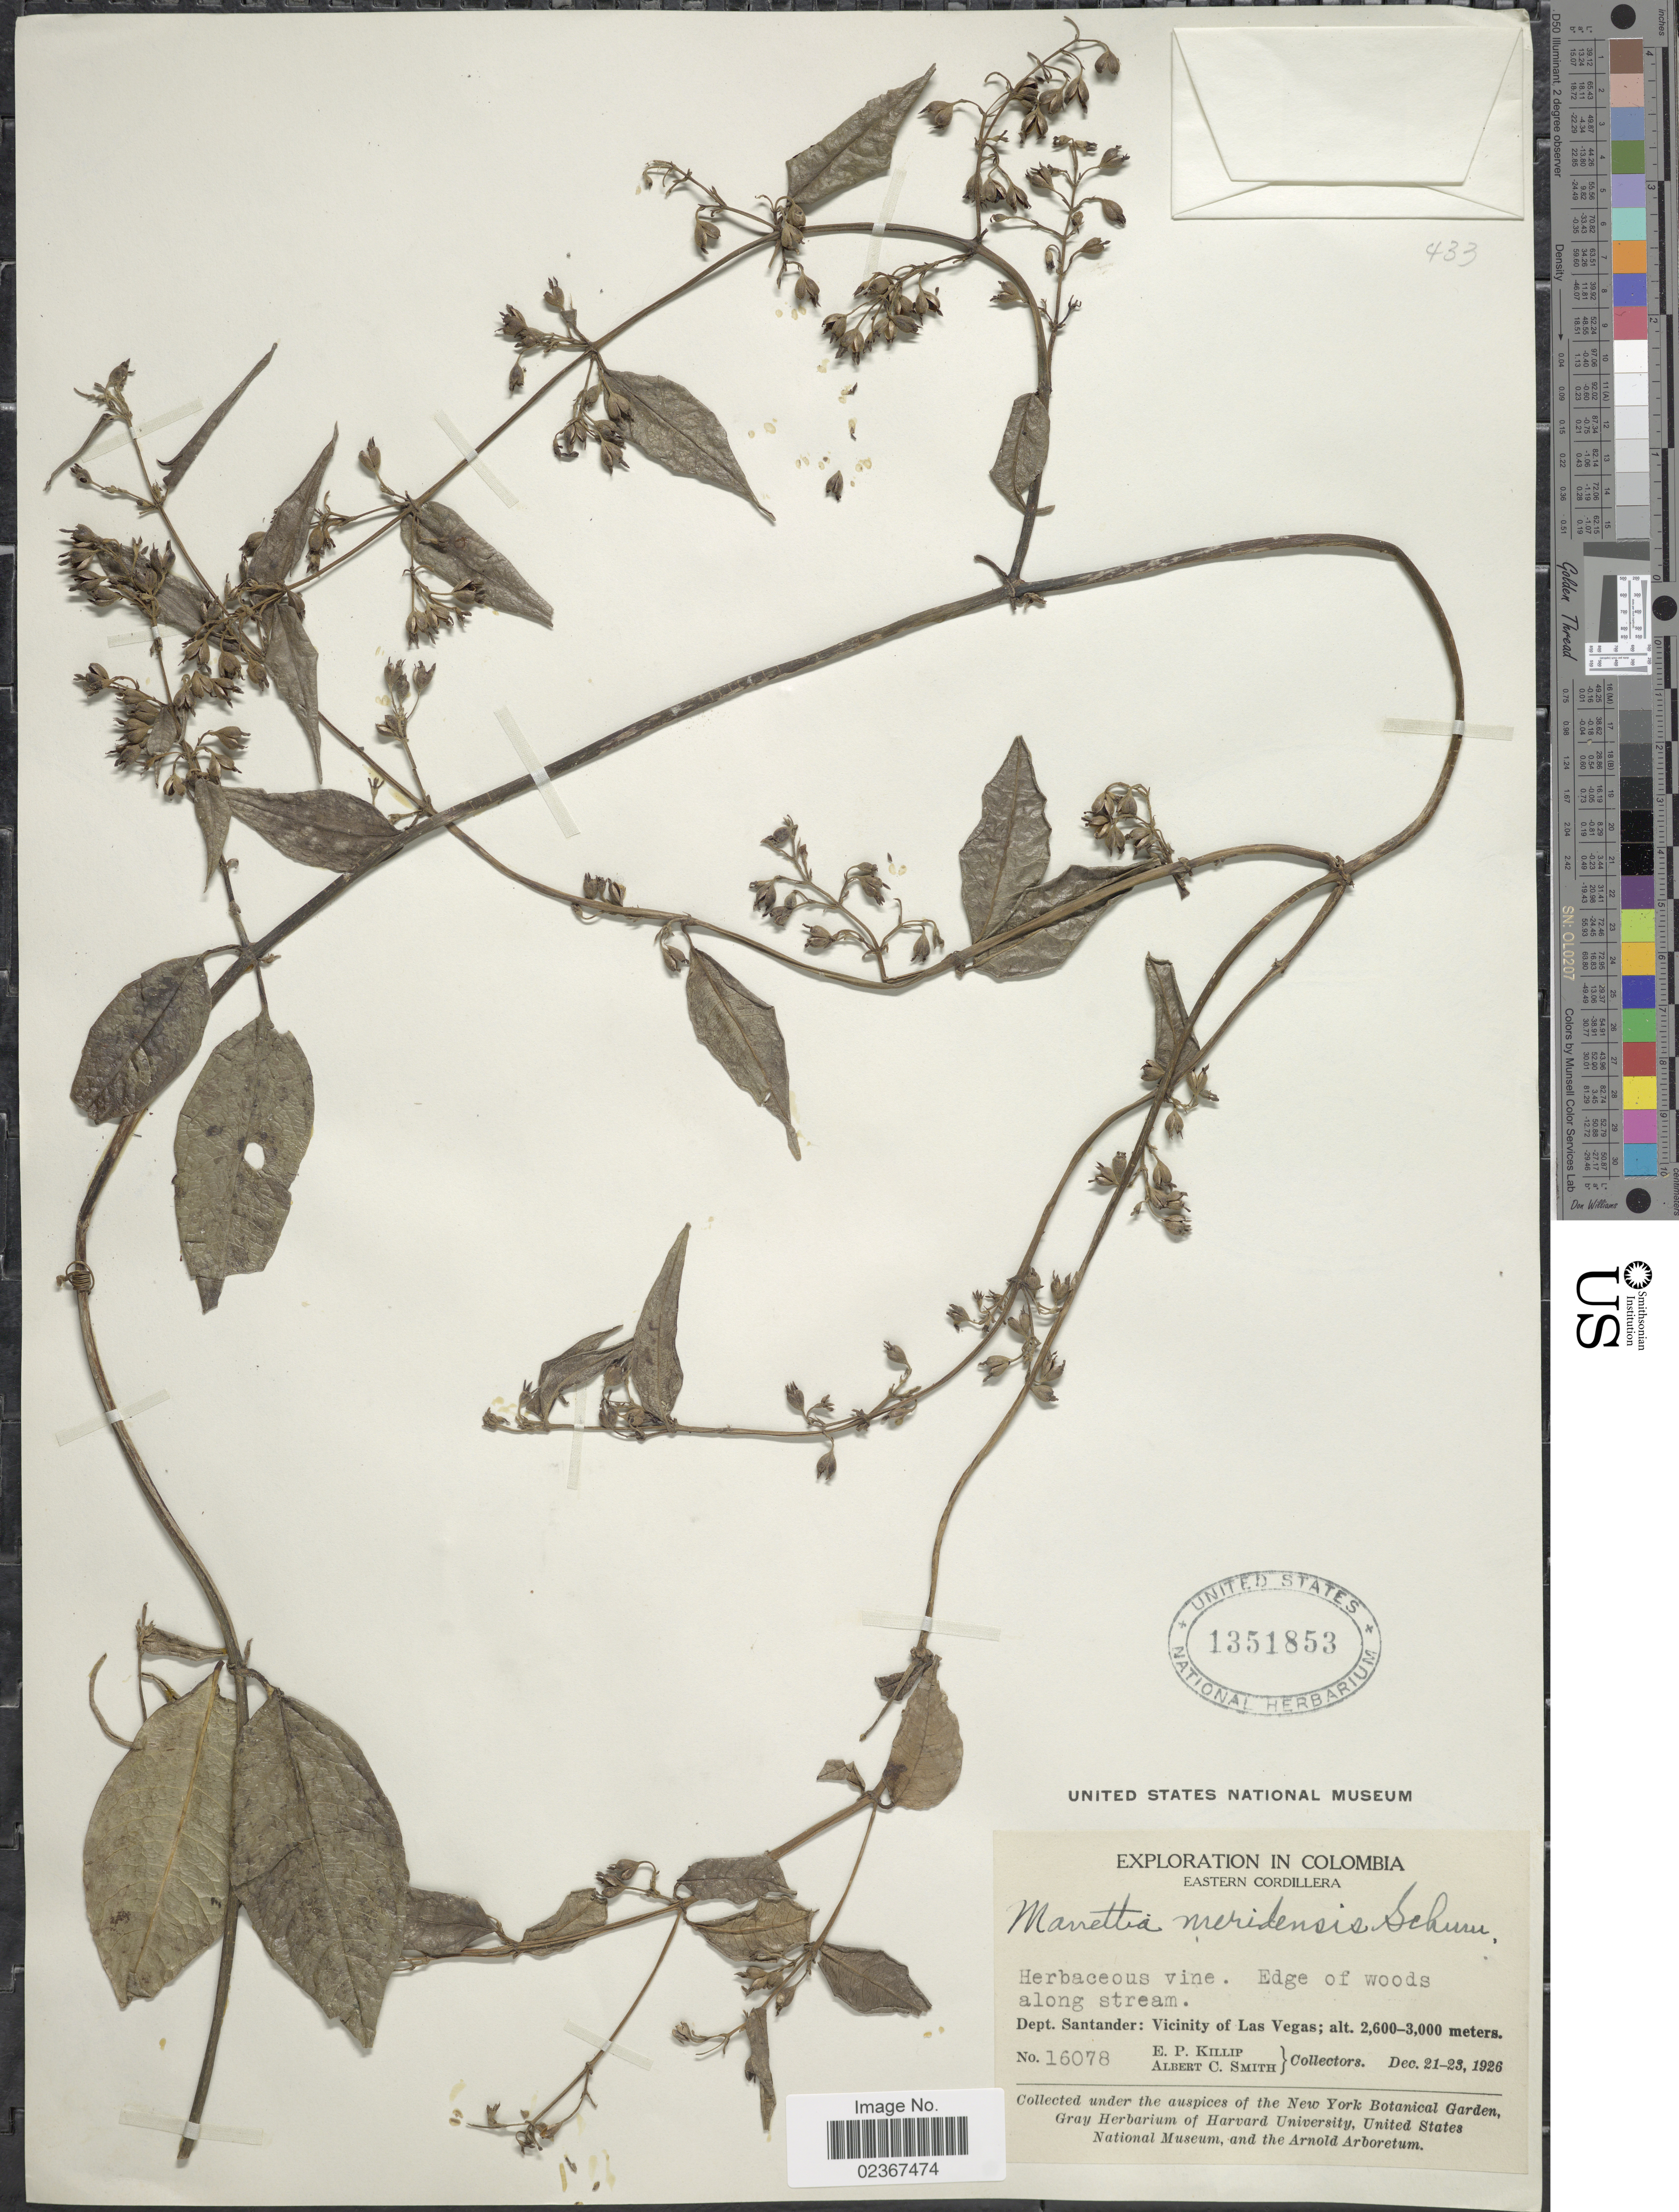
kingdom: Plantae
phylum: Tracheophyta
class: Magnoliopsida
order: Gentianales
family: Rubiaceae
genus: Manettia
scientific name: Manettia meridensis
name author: K. Schum.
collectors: E. P. Killip & A. C. Smith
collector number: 16078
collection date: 1926-12-21/1926-12-23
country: Colombia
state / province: Santander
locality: Eastern Cordillera. Vicinity of Las Vegas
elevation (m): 2600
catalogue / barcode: US 1351853